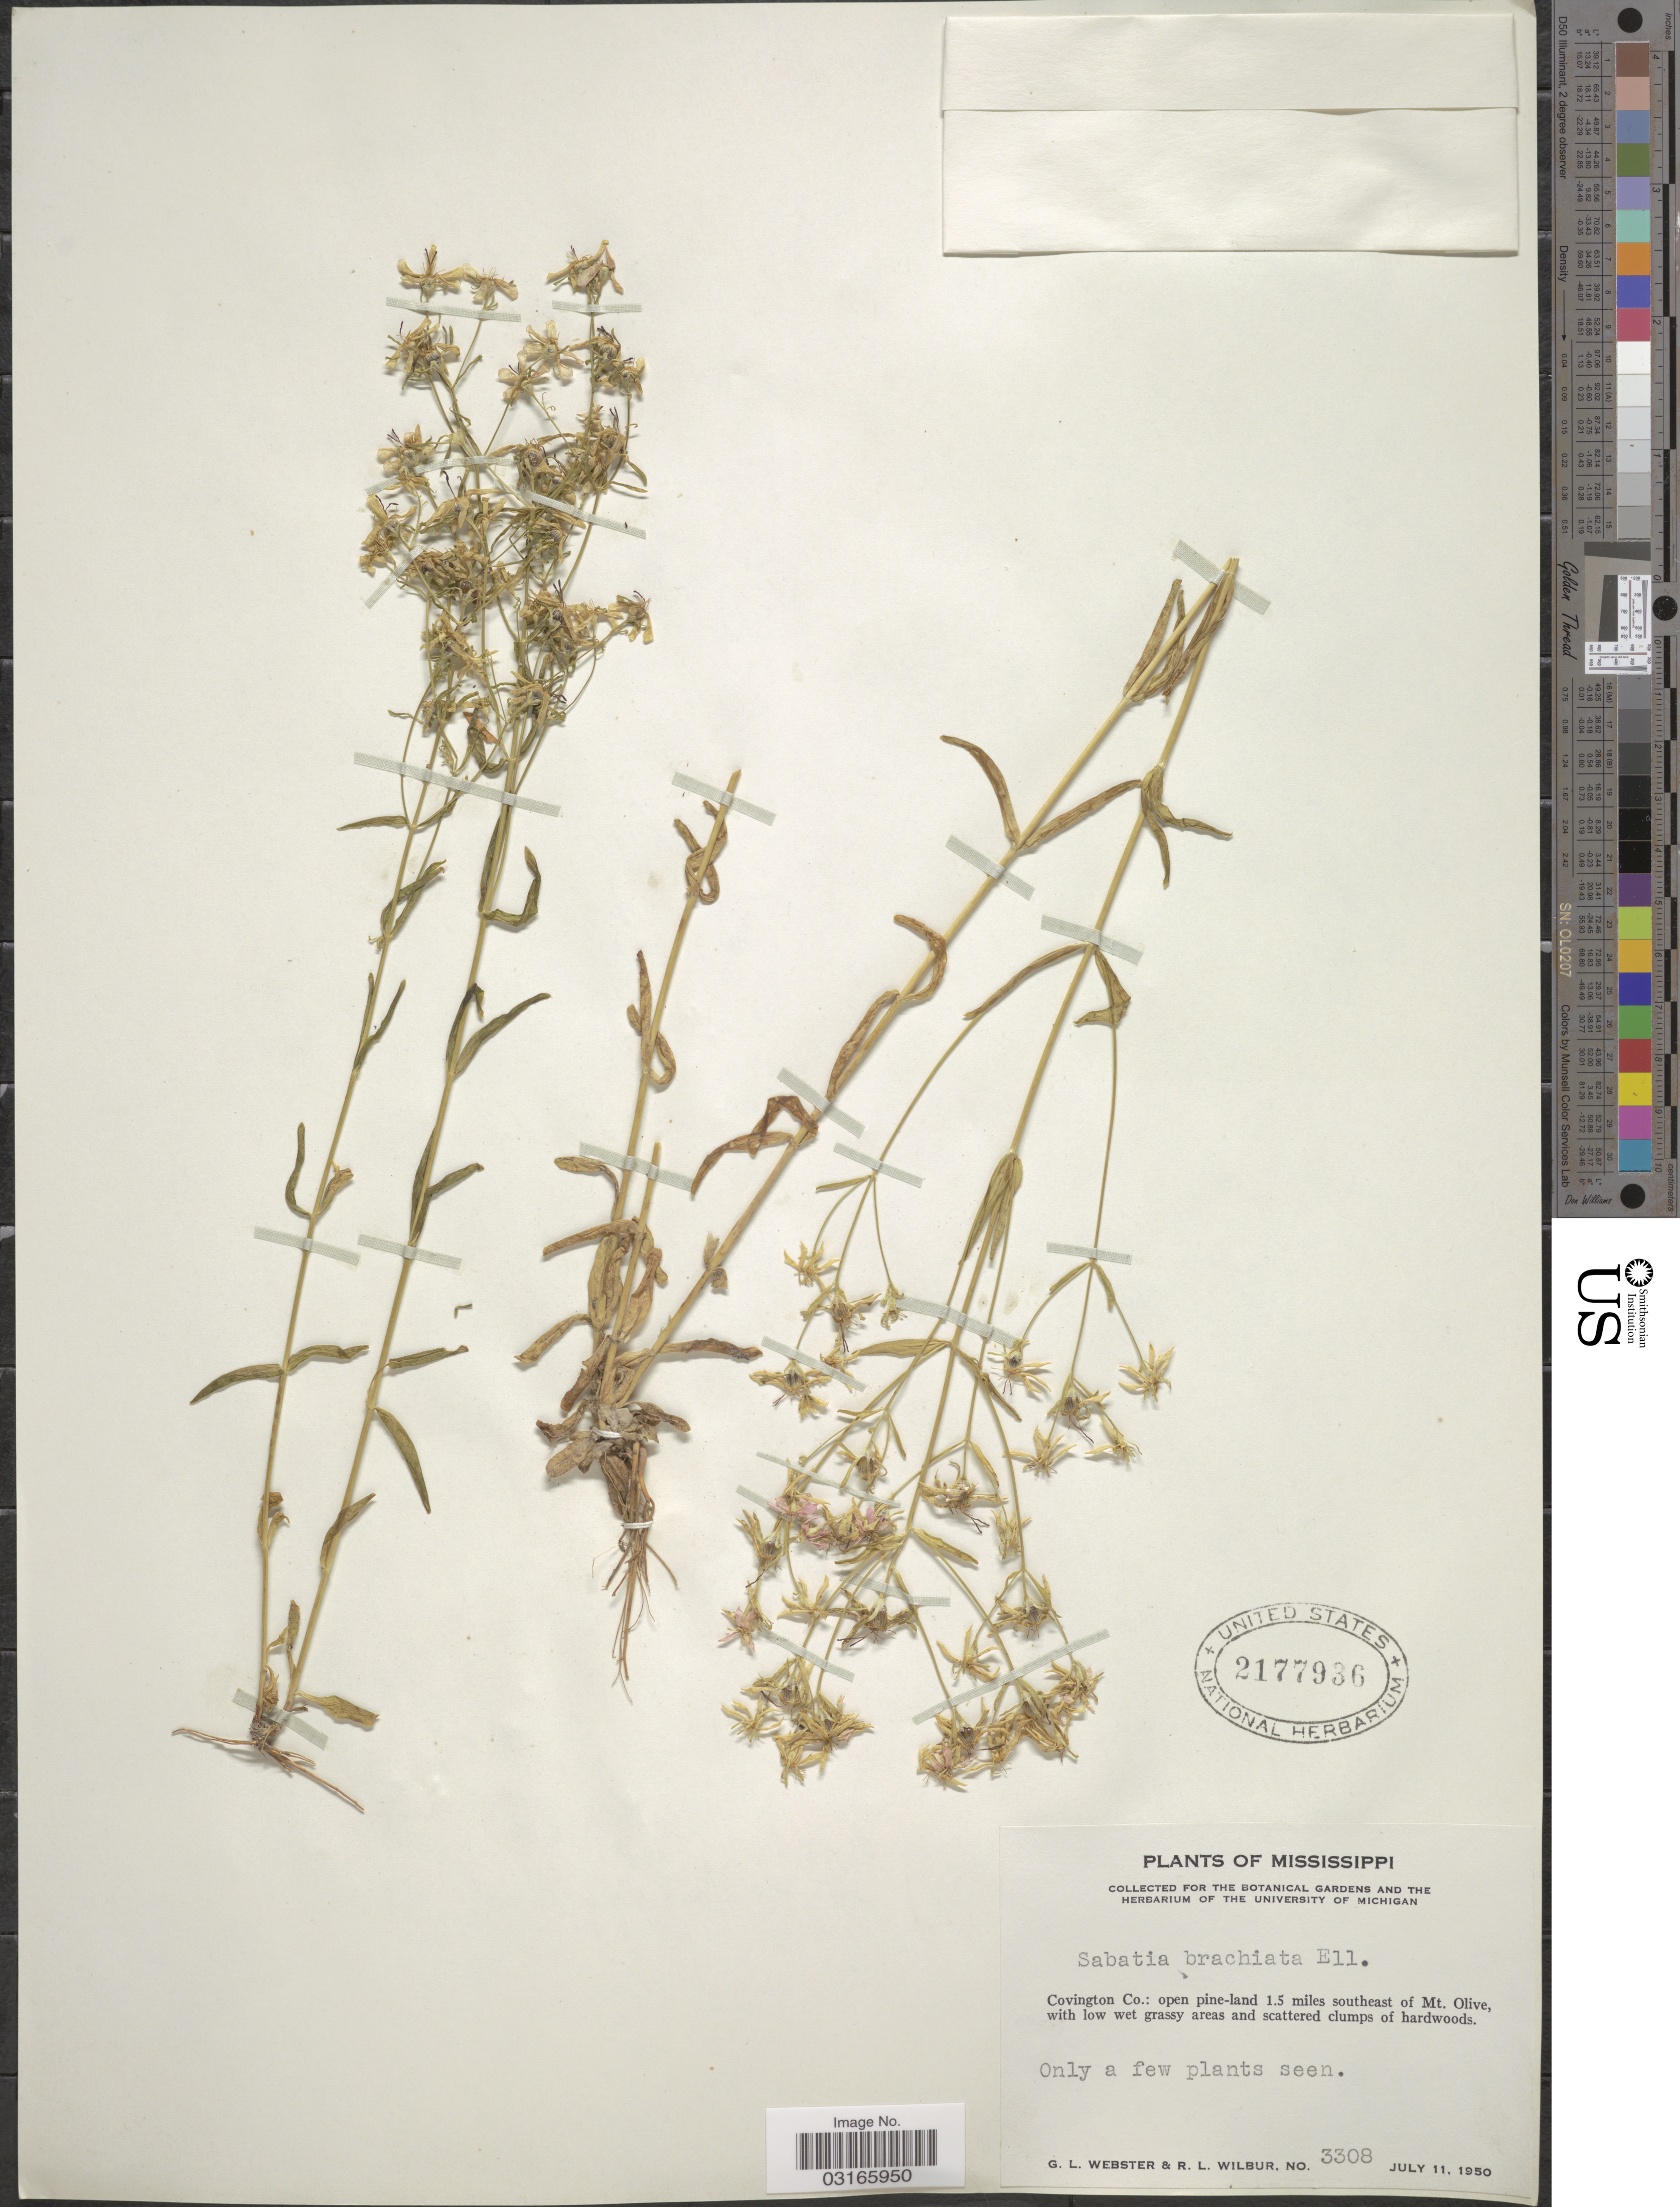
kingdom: Plantae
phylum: Tracheophyta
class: Magnoliopsida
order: Gentianales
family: Gentianaceae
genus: Sabatia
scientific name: Sabatia brachiata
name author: Elliott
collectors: G. L. Webster & R. L. Wilbur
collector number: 3308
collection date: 1950-07-11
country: United States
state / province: Mississippi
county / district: Covington County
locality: Open pine-land 1.5 miles southeast of Mt. Olive, with low wet grassy areas and scattered clumps of hardwoods.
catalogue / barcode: US 2177936